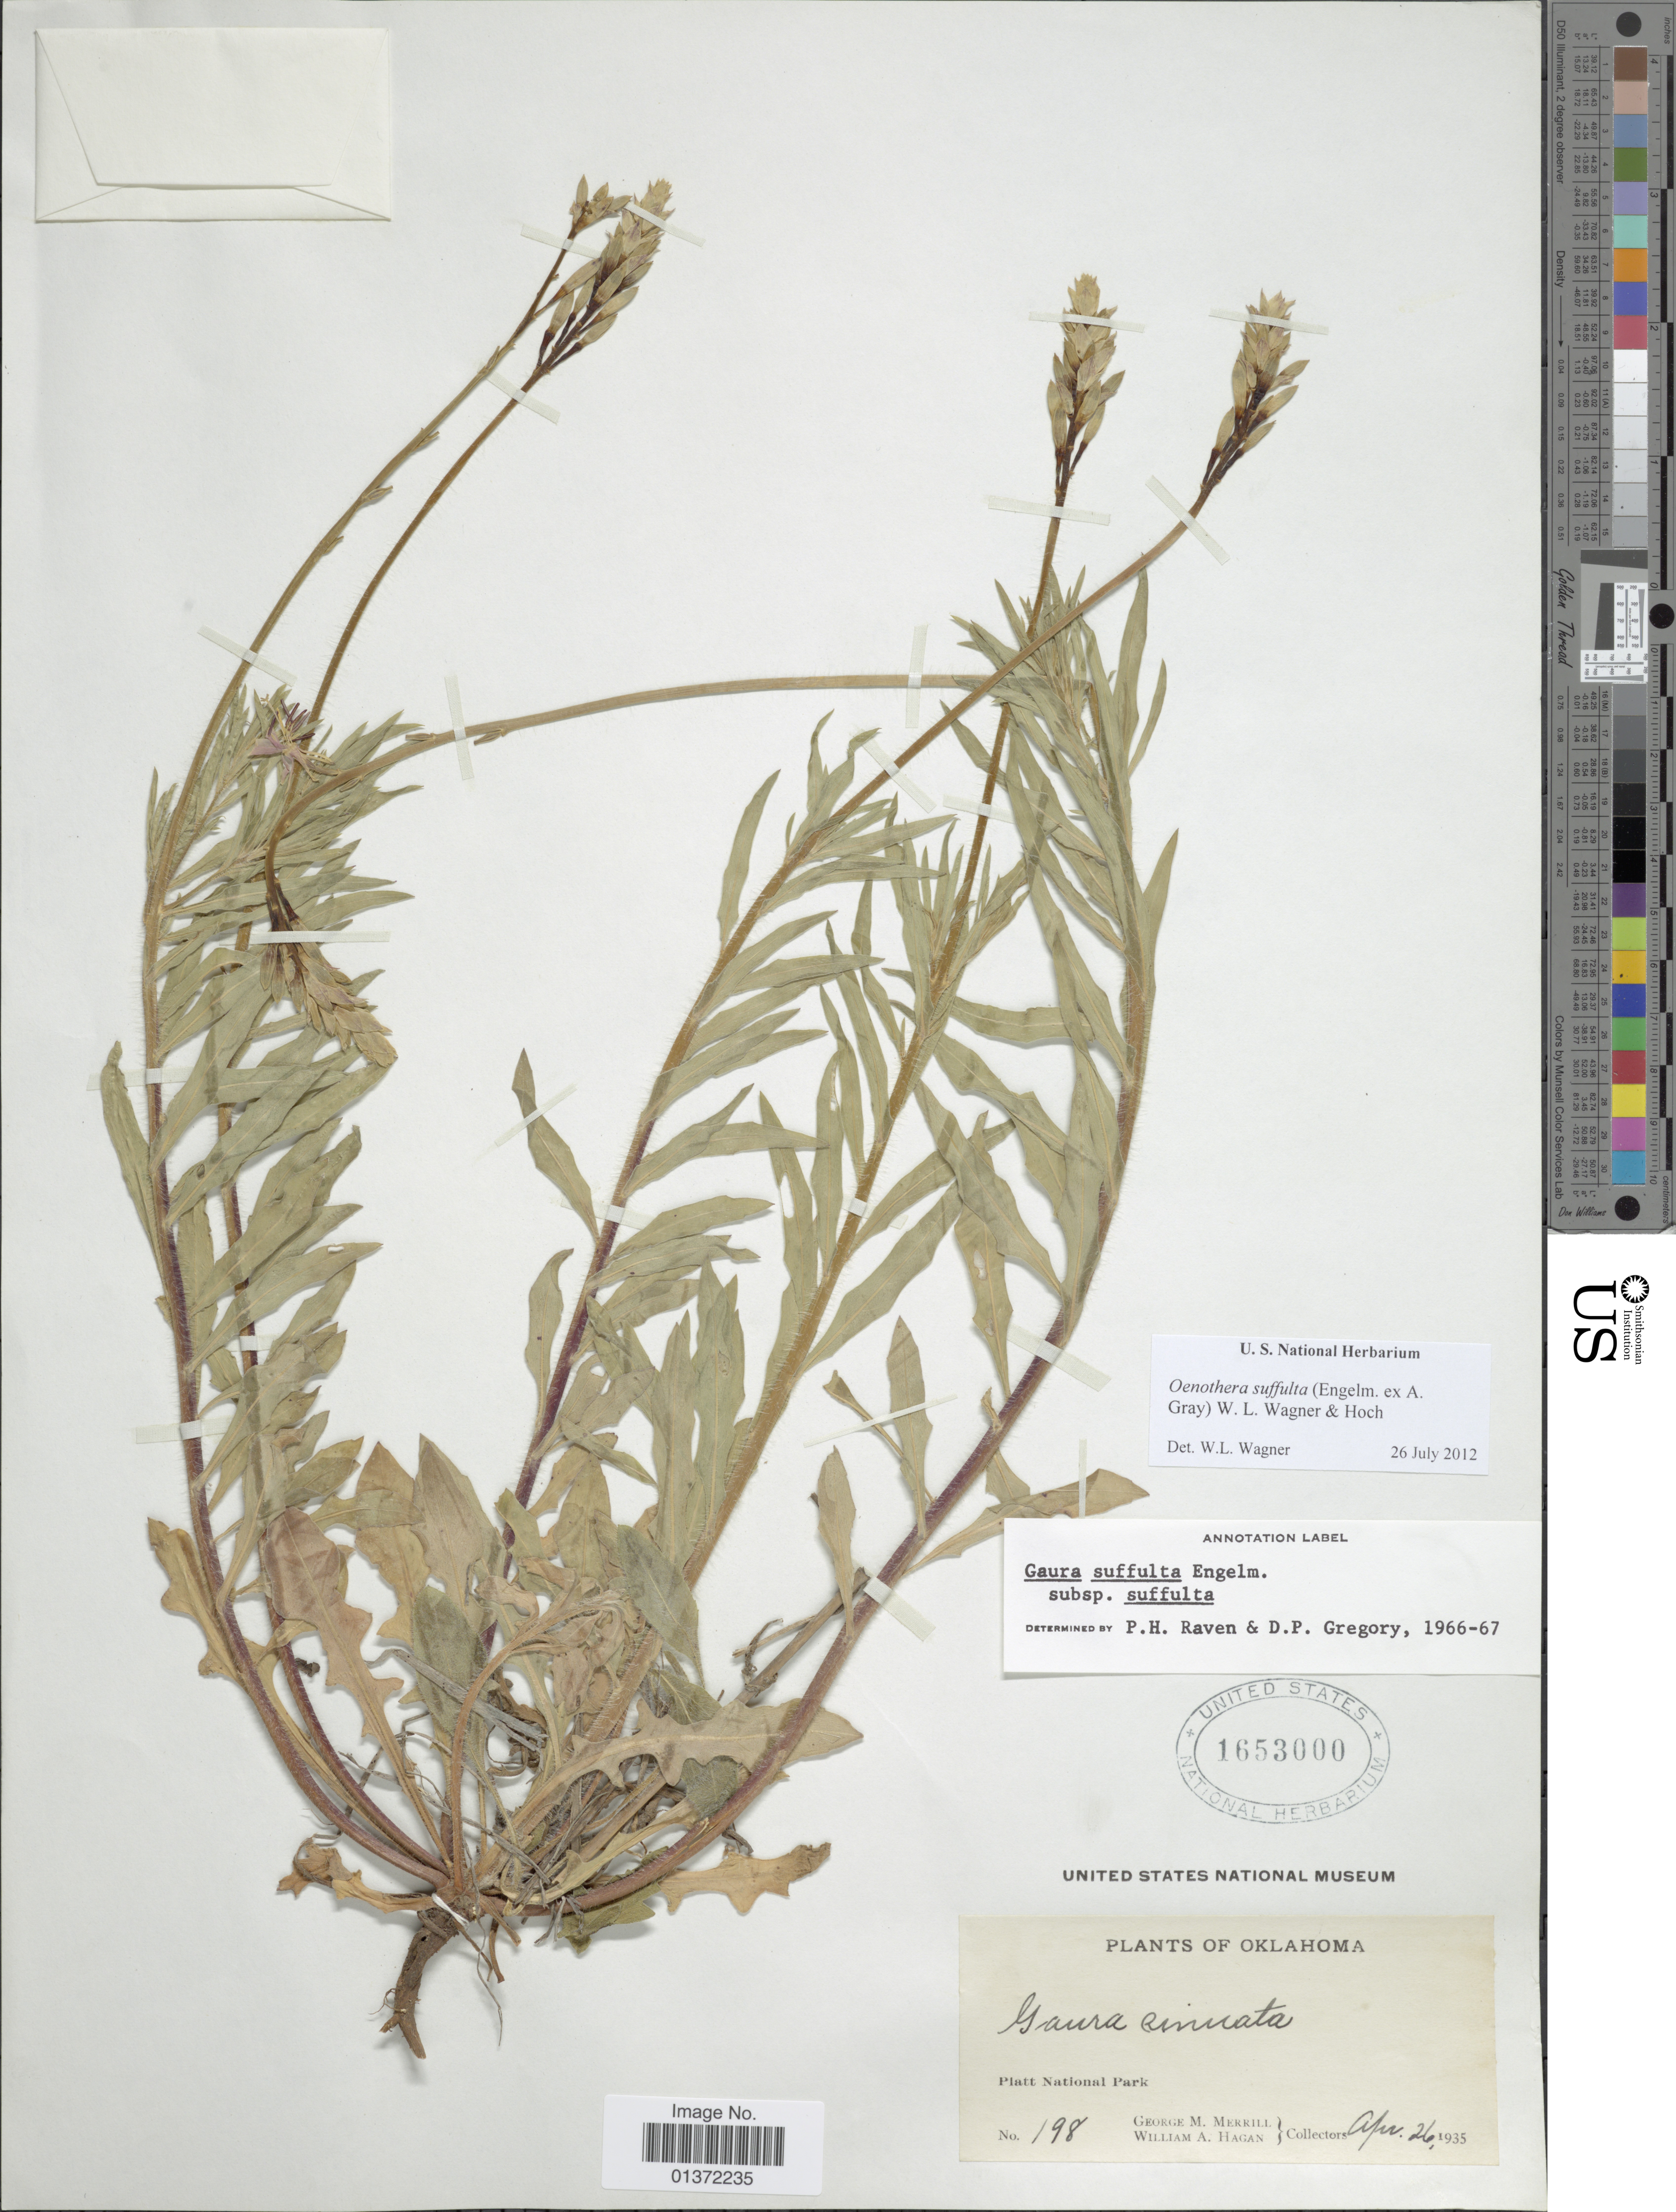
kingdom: Plantae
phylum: Tracheophyta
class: Magnoliopsida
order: Myrtales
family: Onagraceae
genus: Oenothera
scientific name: Oenothera suffulta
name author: (Engelm. ex A. Gray) W.L. Wagner & Hoch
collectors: G. M. Merrill & W. Hagan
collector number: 198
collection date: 1935-04-26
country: United States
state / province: Oklahoma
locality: Platt National Park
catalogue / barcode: US 1653000